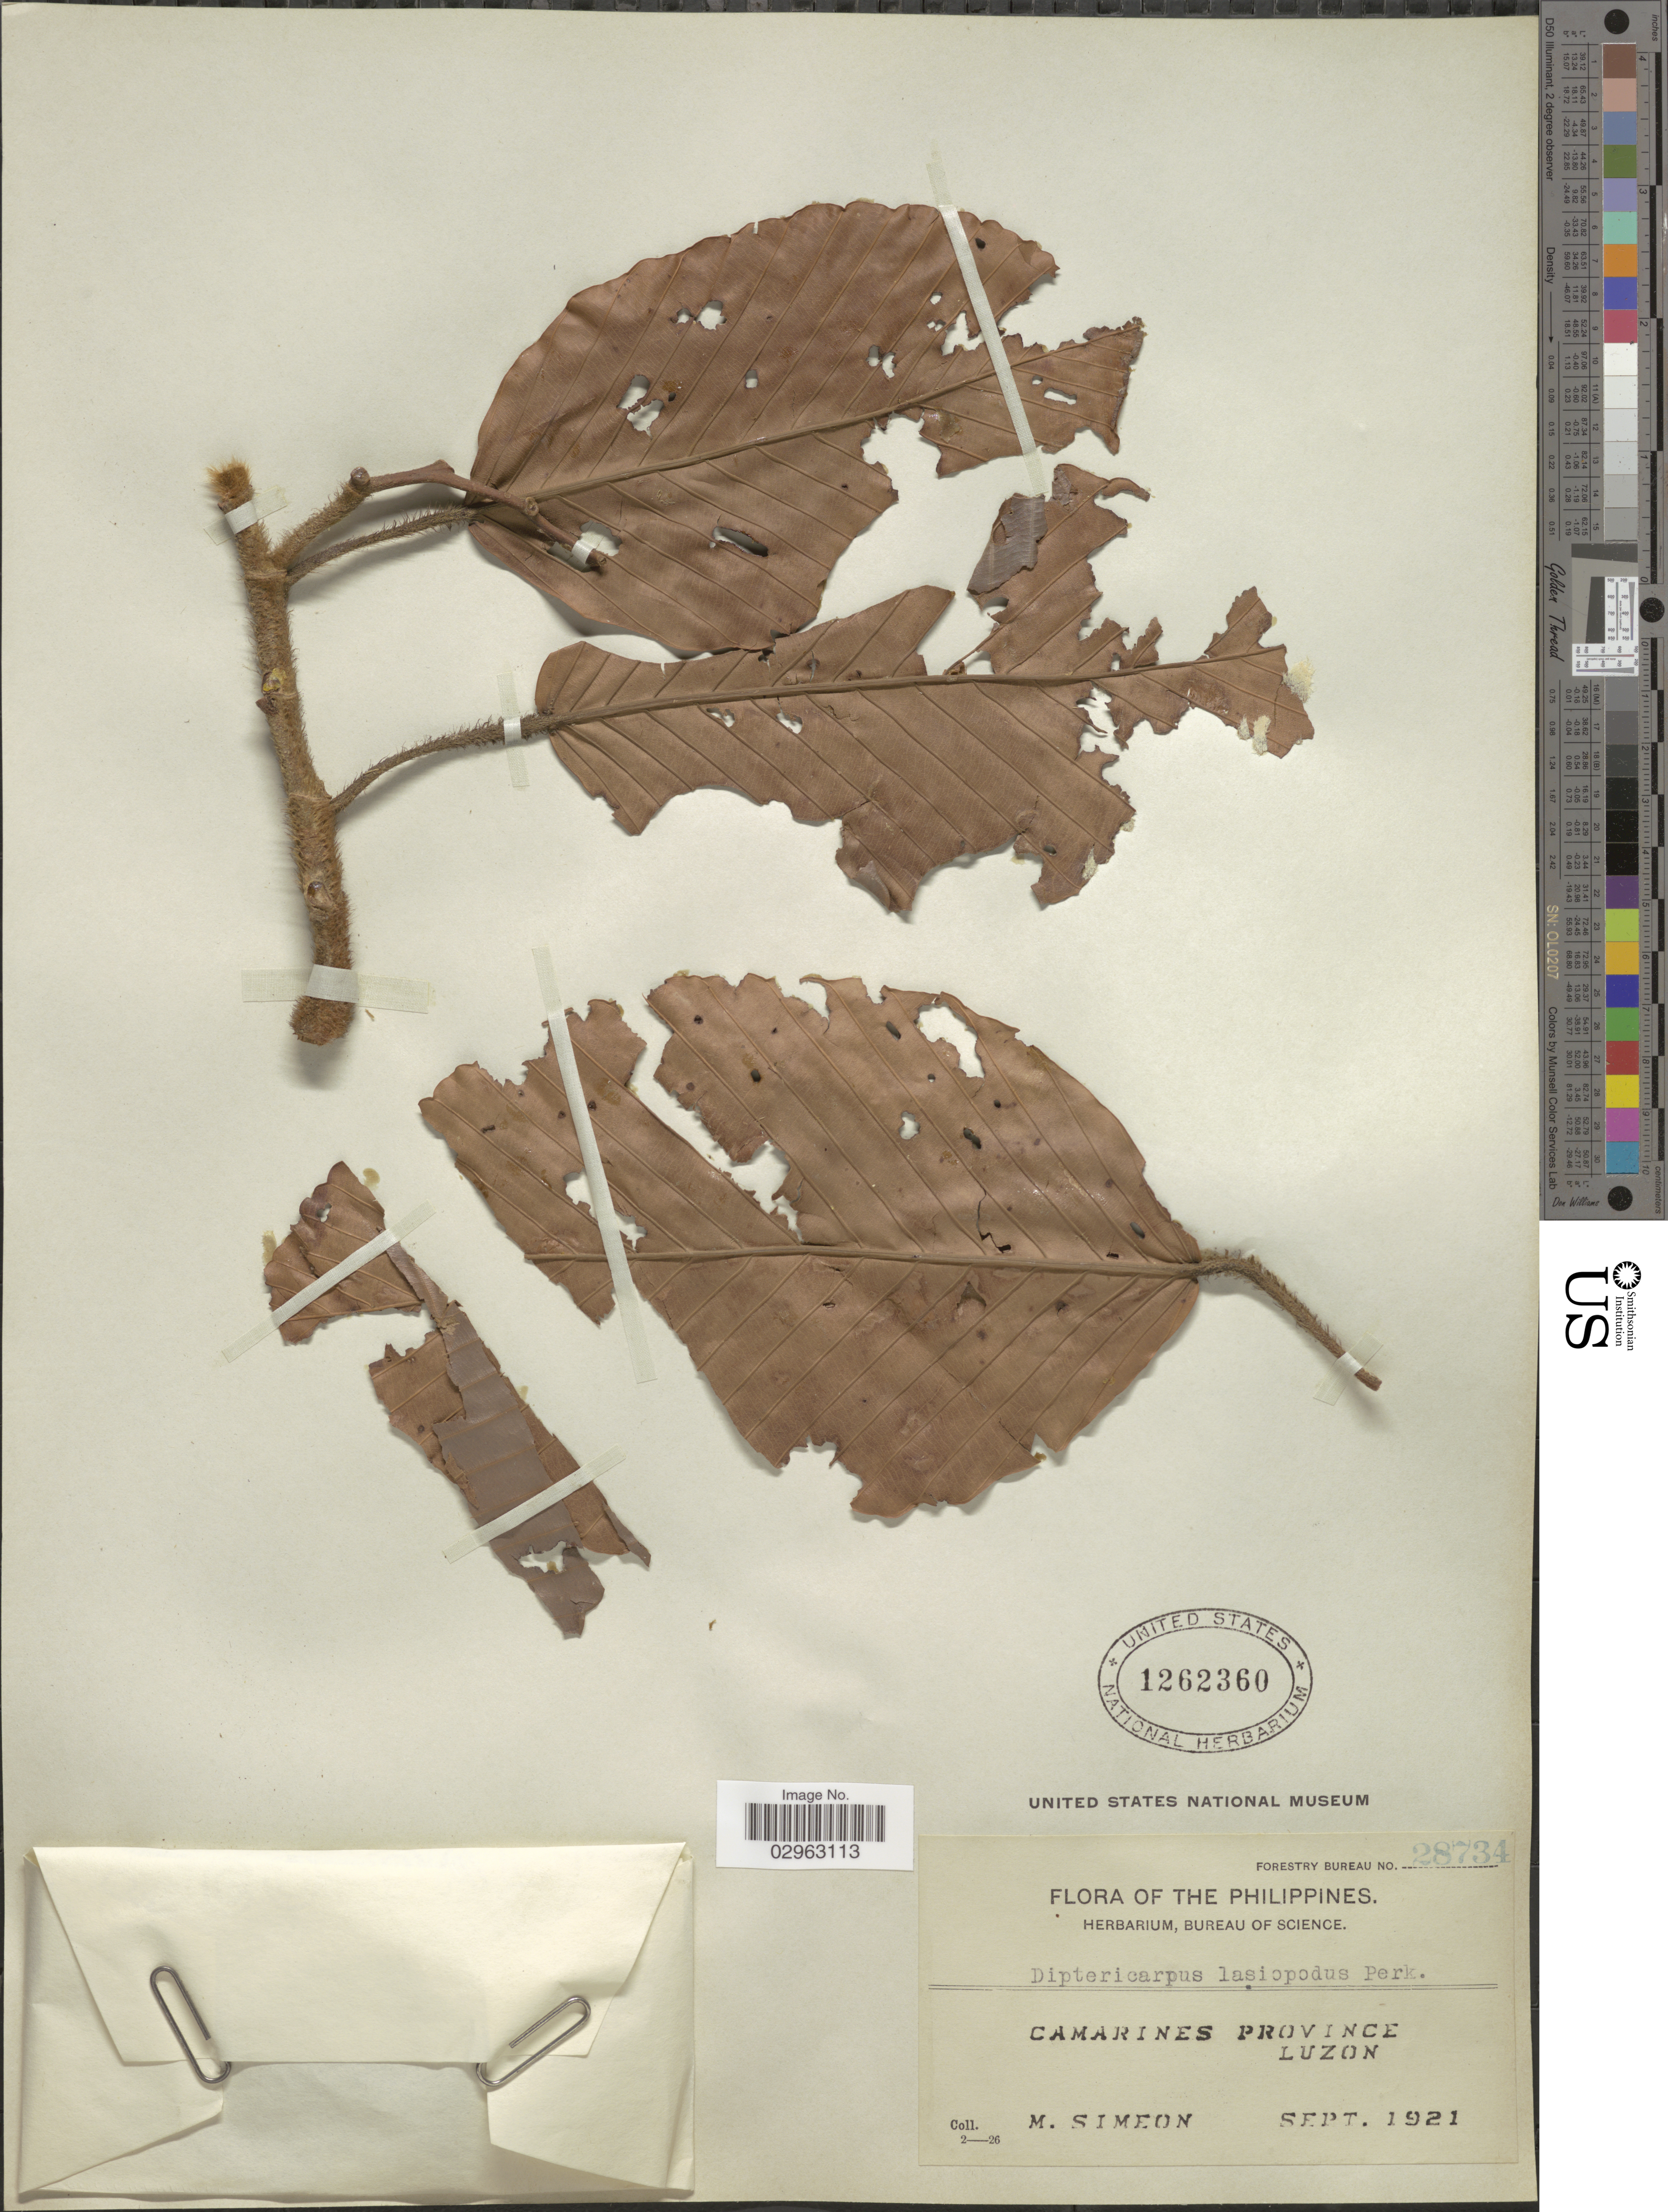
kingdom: Plantae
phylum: Tracheophyta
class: Magnoliopsida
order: Malvales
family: Dipterocarpaceae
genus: Dipterocarpus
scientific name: Dipterocarpus lasiopodus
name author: G. Perkins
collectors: M. Simeon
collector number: Forestry Bureau 28734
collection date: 1921-09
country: Philippines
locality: Camarines Province, Luzon.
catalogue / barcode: US 1262360